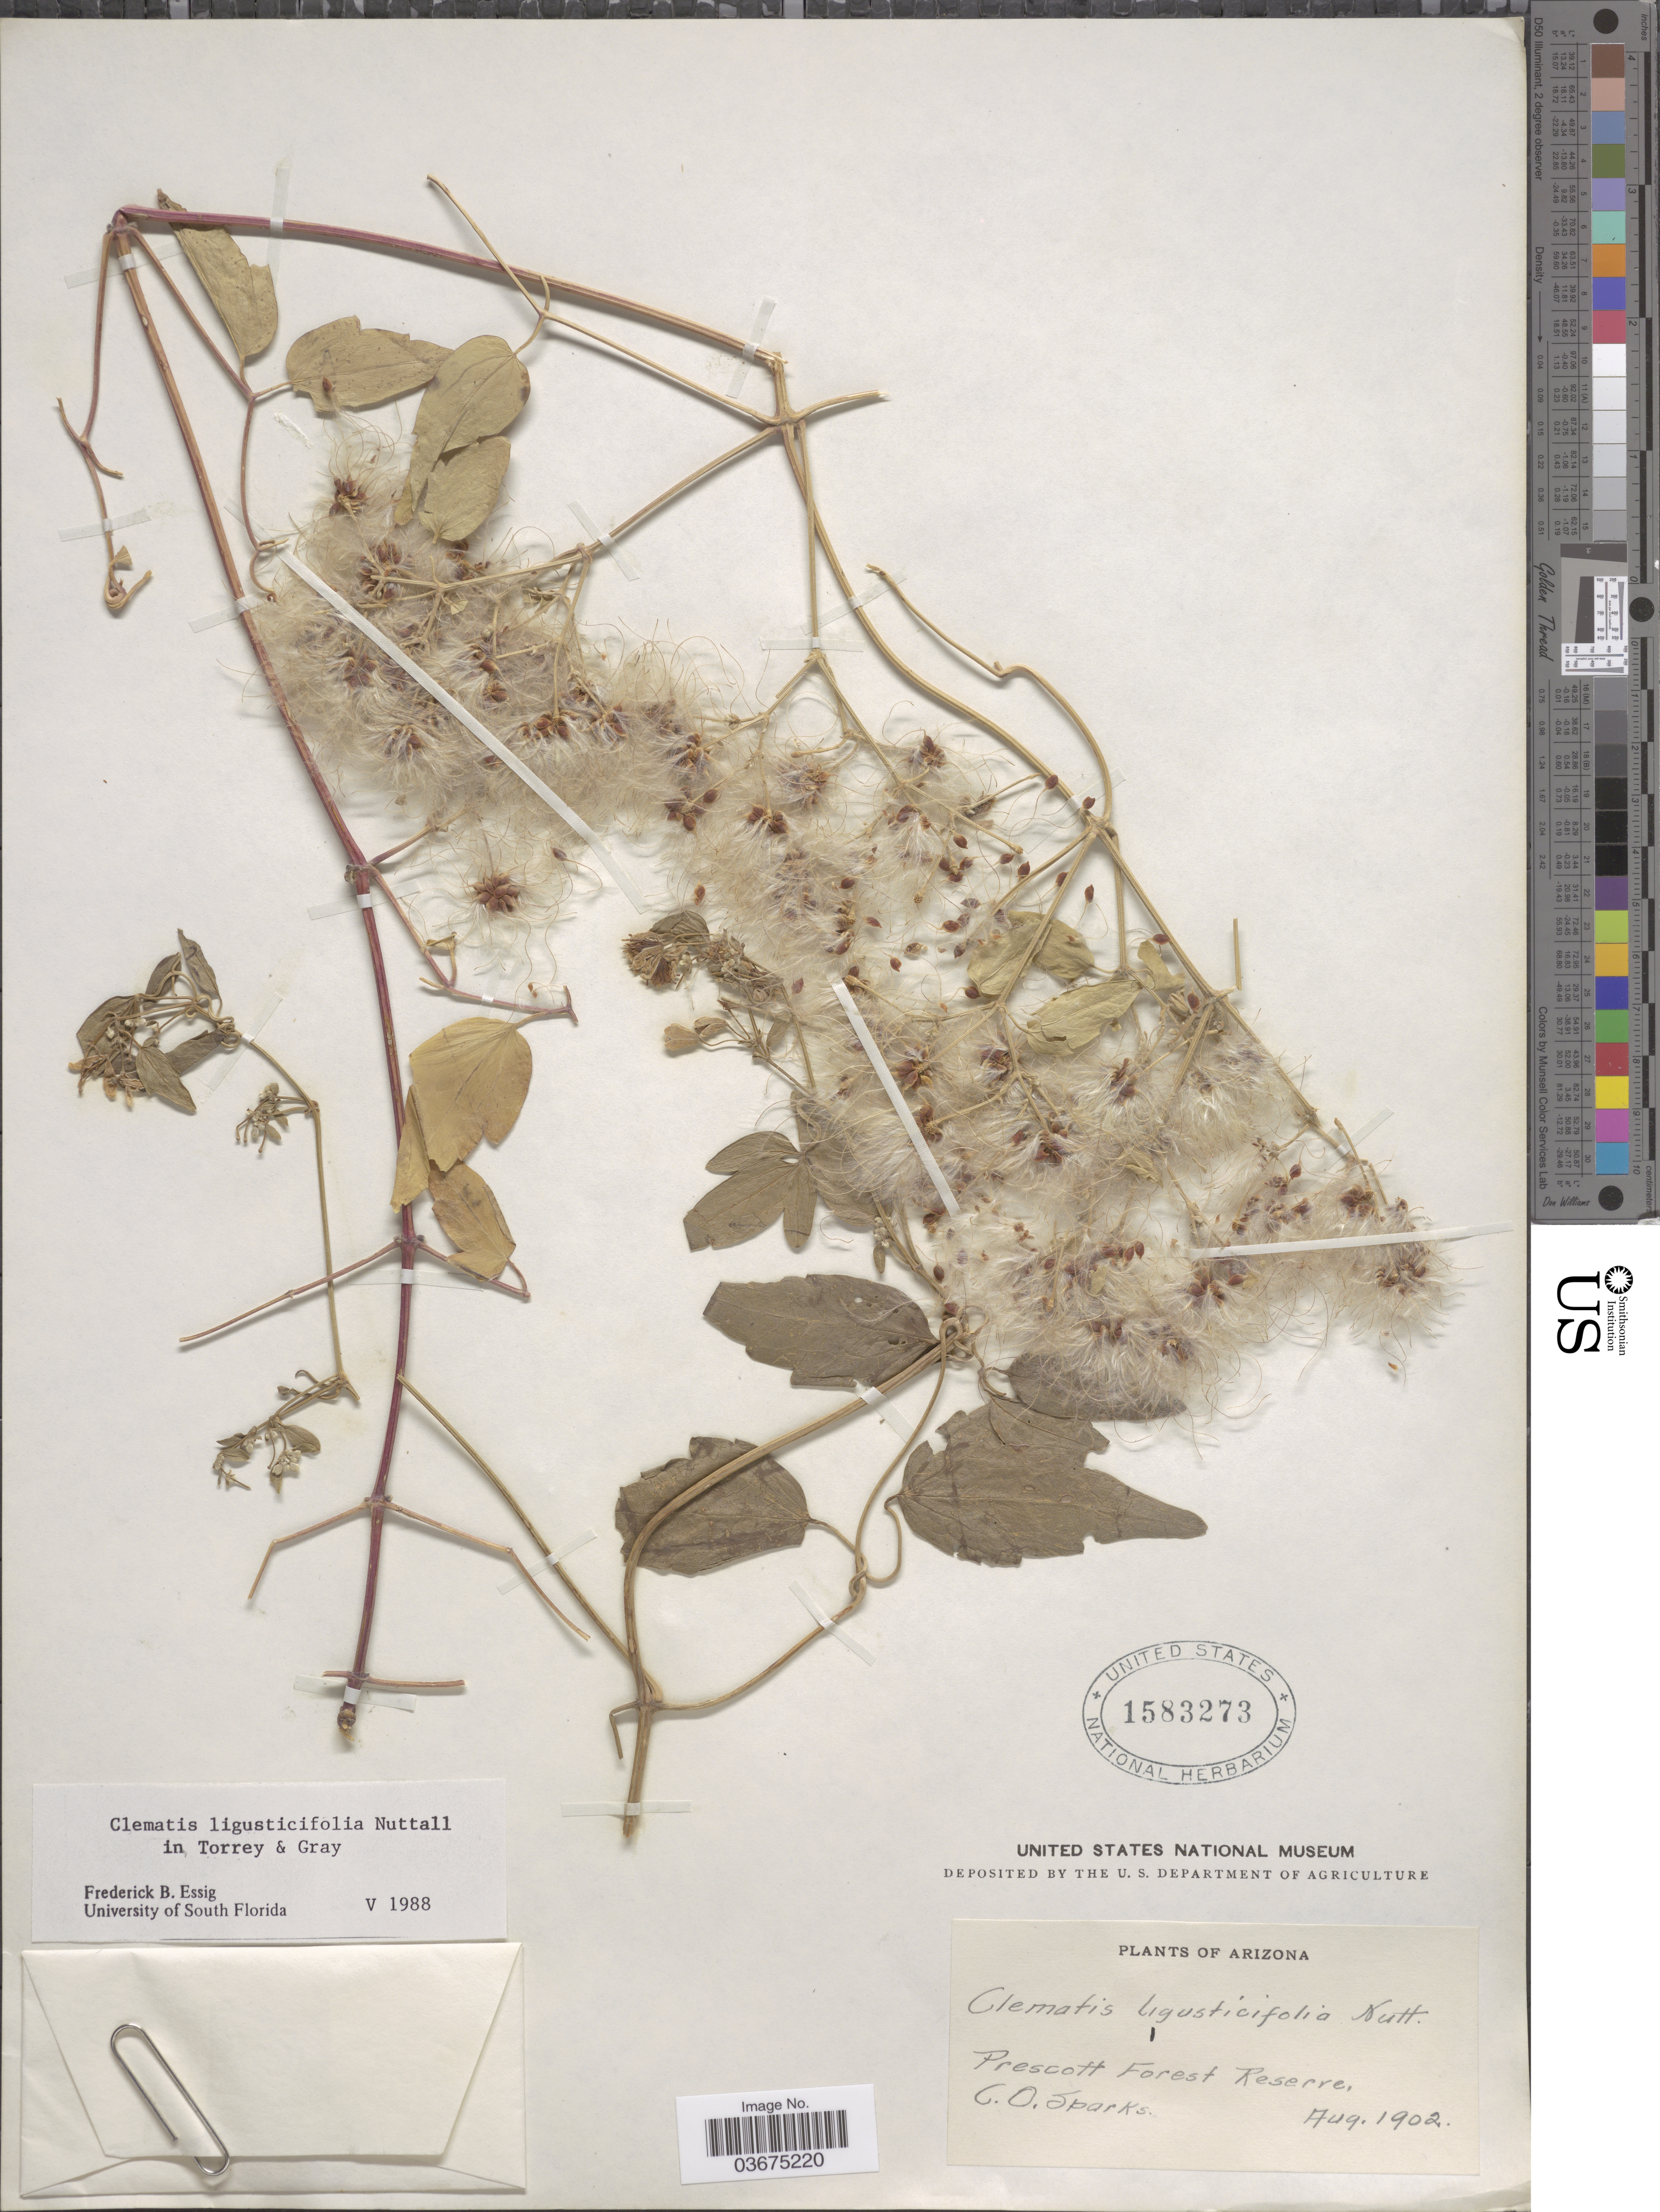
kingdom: Plantae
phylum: Tracheophyta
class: Magnoliopsida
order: Ranunculales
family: Ranunculaceae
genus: Clematis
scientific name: Clematis ligusticifolia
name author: Nutt.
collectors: C. O. Sparks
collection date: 1902-08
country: United States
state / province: Arizona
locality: Prescott Forest Reserve.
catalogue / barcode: US 1583273